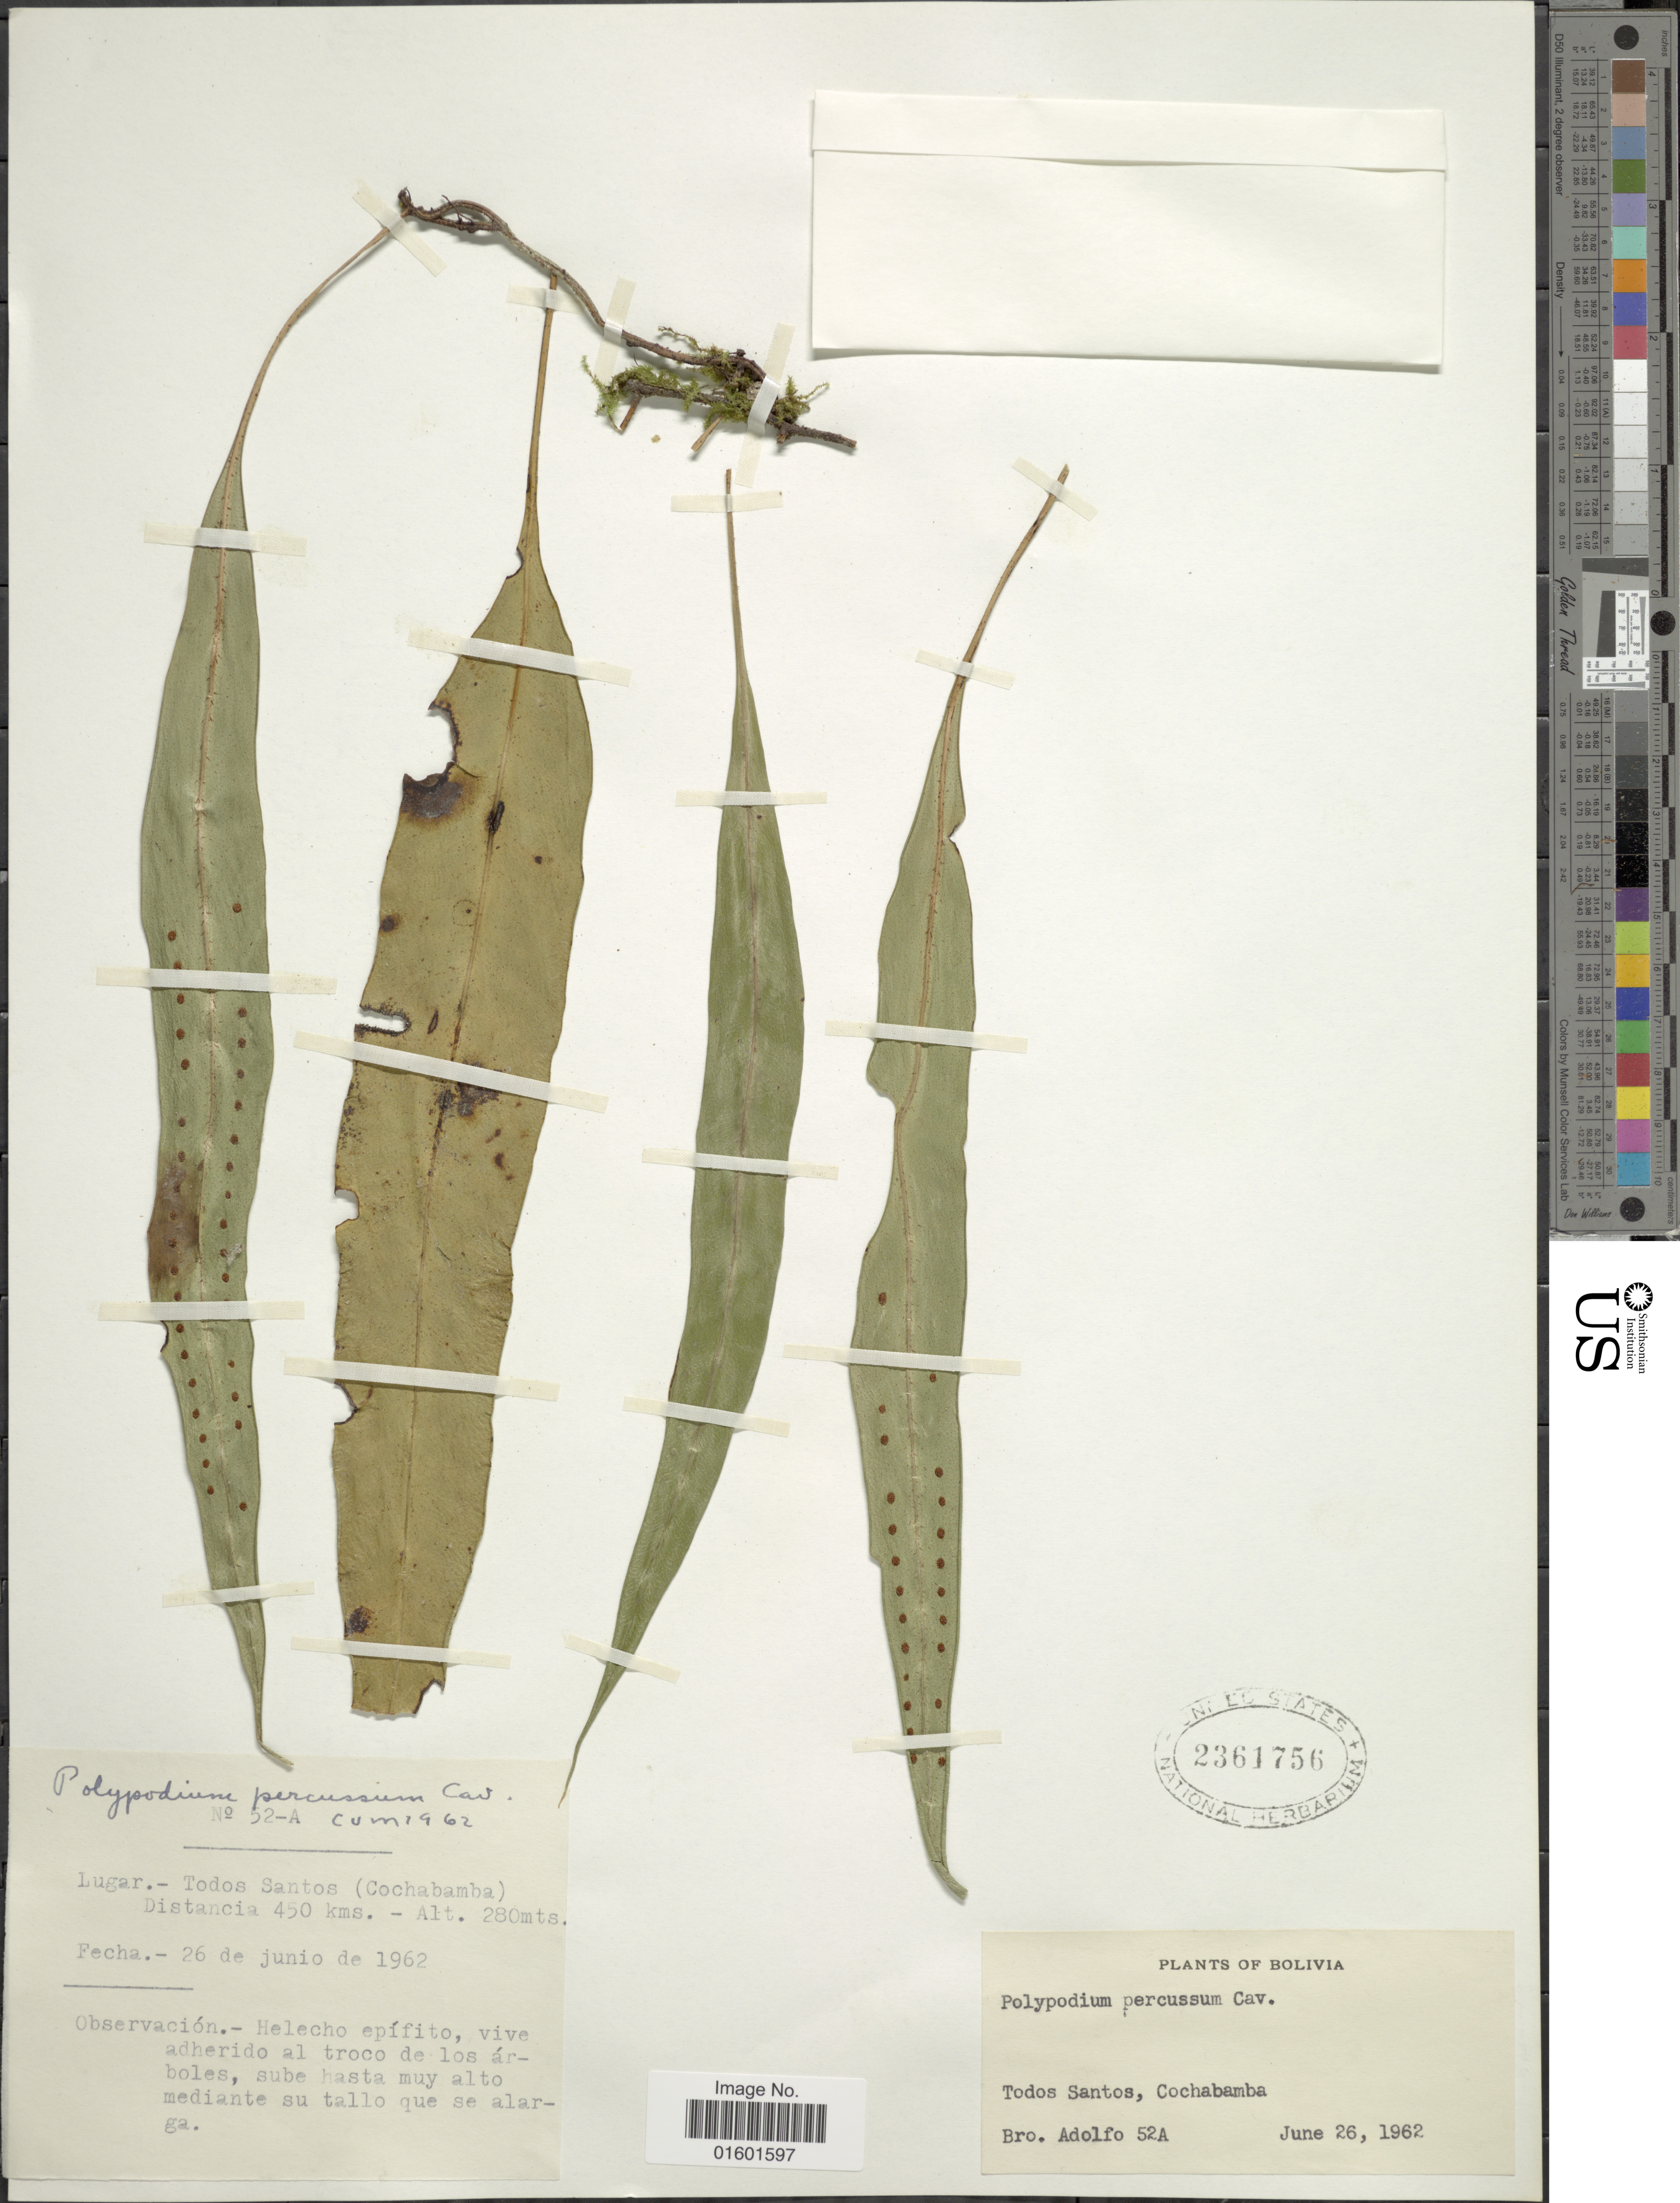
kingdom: Plantae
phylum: Tracheophyta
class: Polypodiopsida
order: Polypodiales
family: Polypodiaceae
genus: Microgramma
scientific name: Microgramma percussa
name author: (Cav.) de la Sota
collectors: Bro. Adolfo M.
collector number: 52A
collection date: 1962-06-26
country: Bolivia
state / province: Cochabamba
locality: Todos Santos, Luhar - Todos Santos (Cochabamba) Distancia 450 kms.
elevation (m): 280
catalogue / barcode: US 2361756